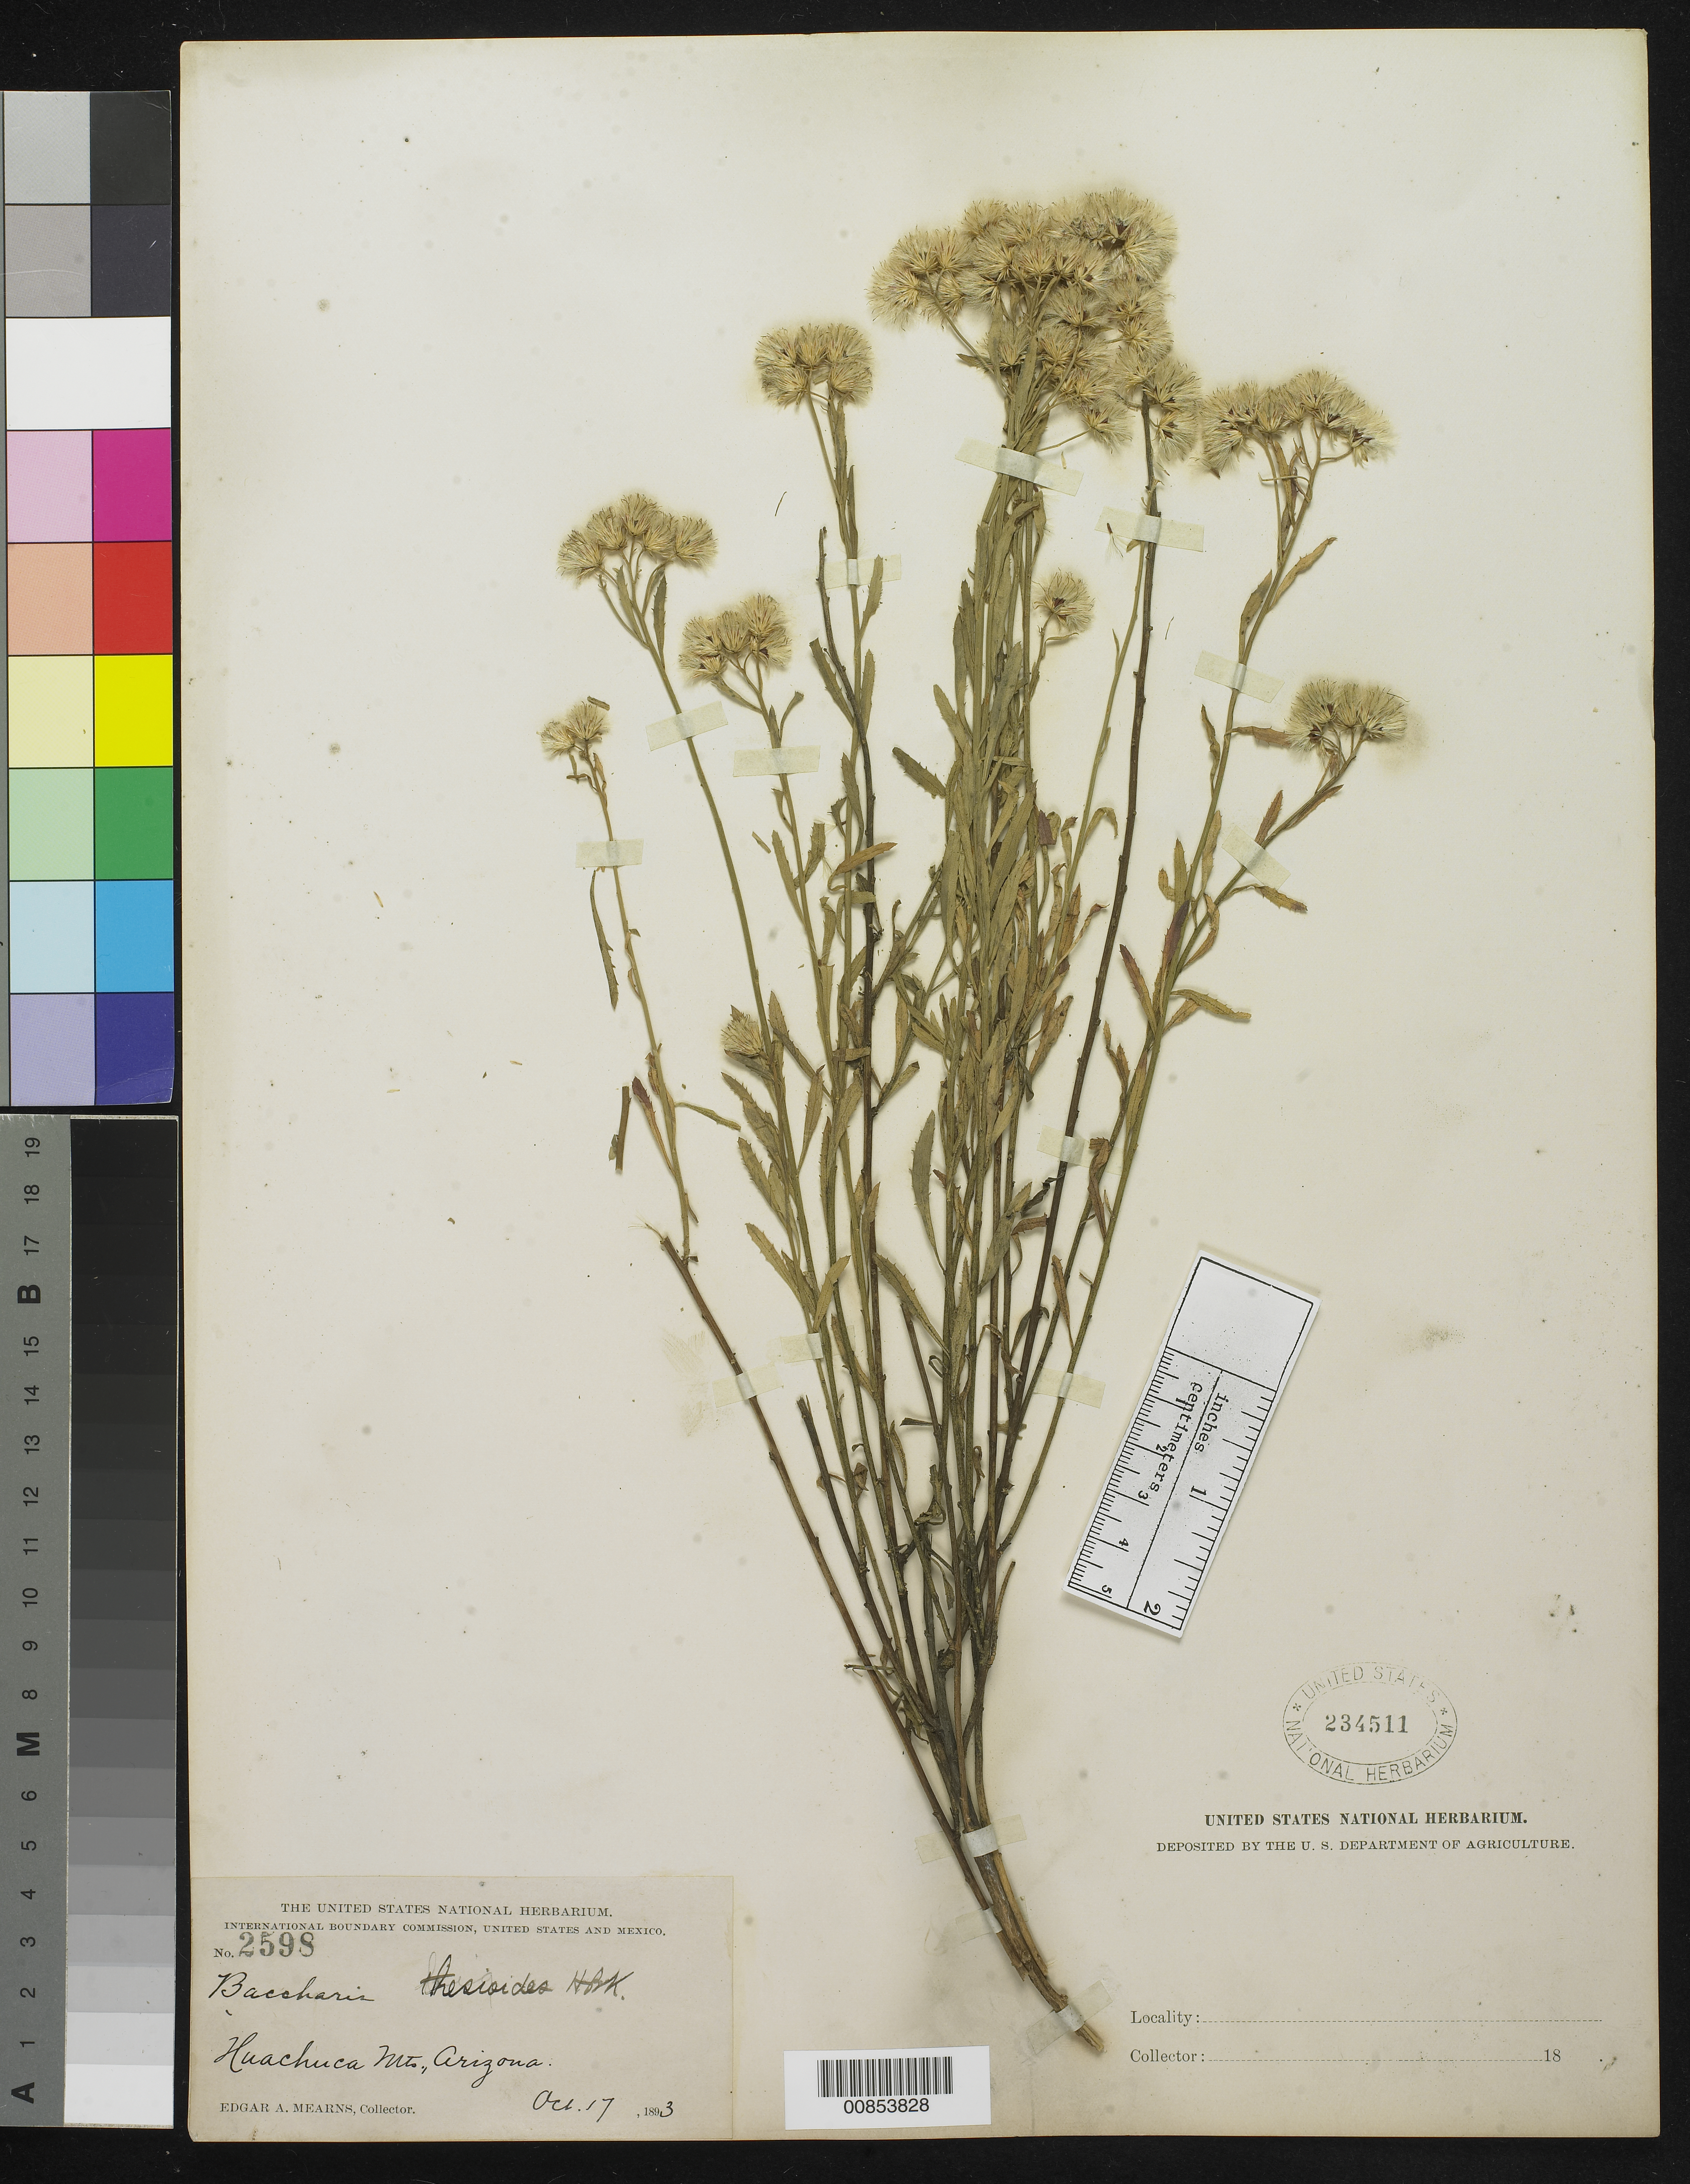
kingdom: Plantae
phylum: Tracheophyta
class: Magnoliopsida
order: Asterales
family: Asteraceae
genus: Baccharis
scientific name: Baccharis thesioides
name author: Kunth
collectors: E. A. Mearns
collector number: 2598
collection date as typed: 17 Oct 1893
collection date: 1893-10-17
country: United States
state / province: Arizona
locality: Huachuca Mts.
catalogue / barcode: US 234511